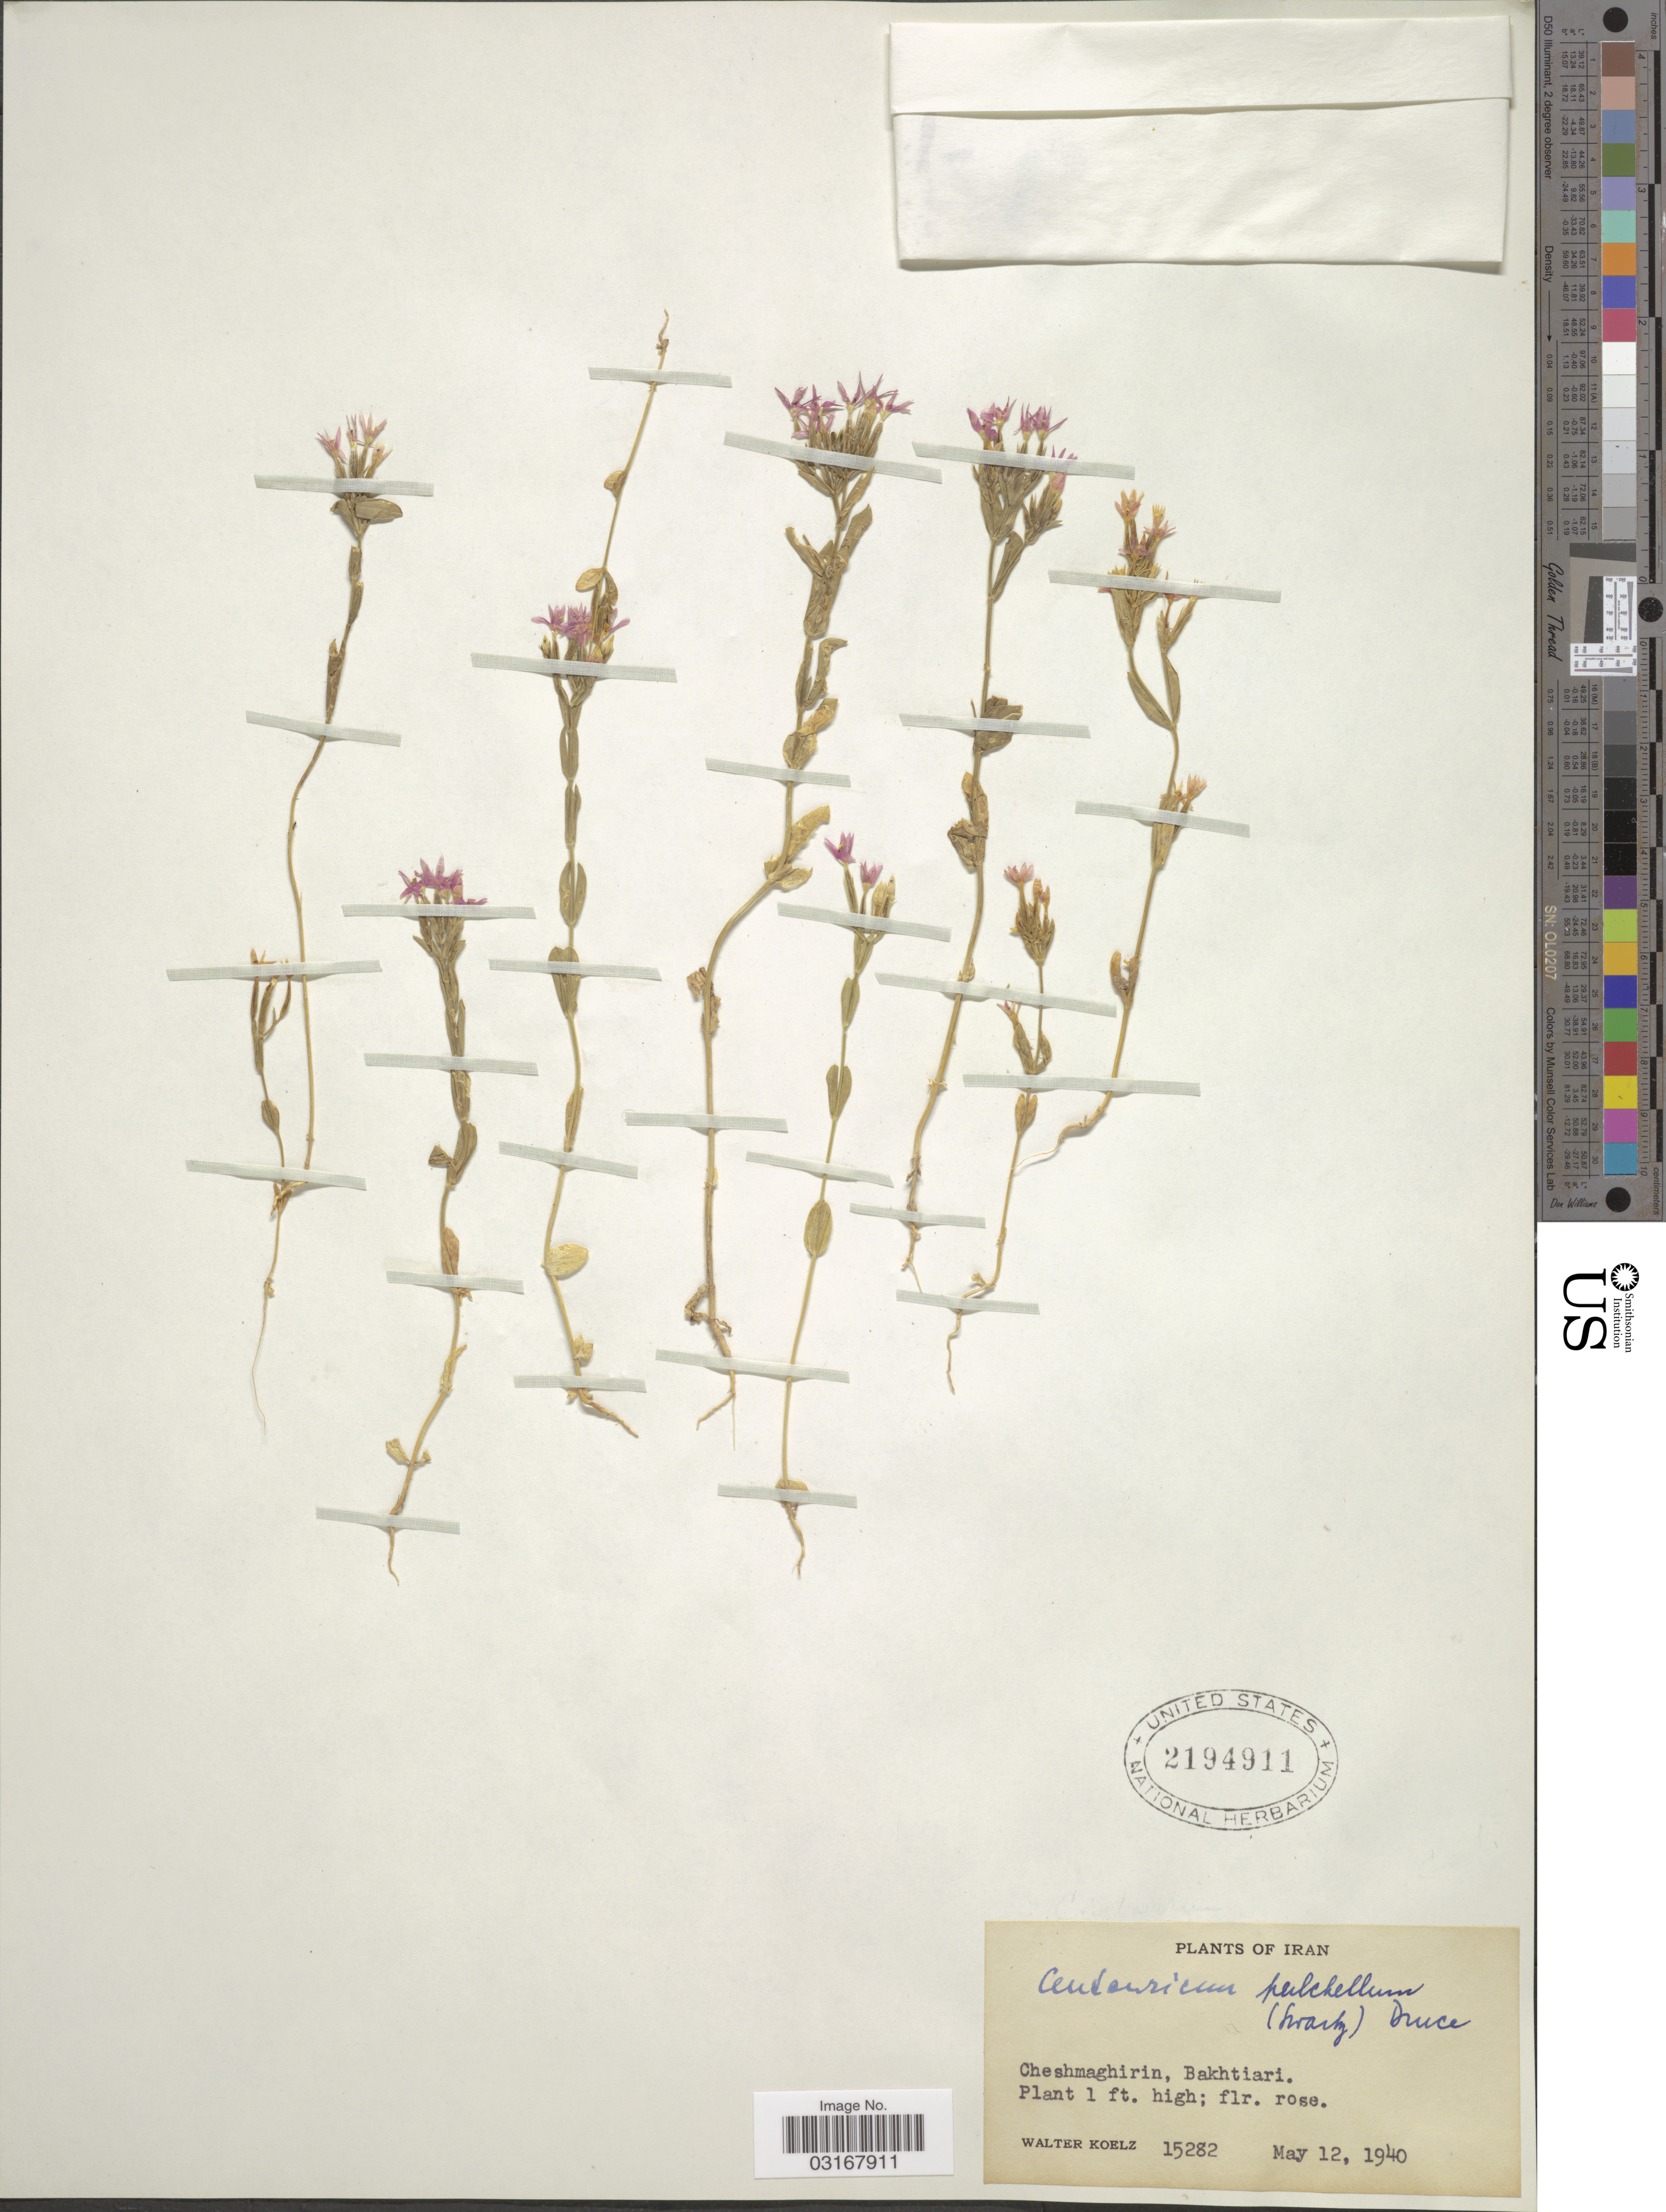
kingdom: Plantae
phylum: Tracheophyta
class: Magnoliopsida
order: Gentianales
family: Gentianaceae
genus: Centaurium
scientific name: Centaurium pulchellum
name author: (Sw.) Druce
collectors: W. N. Koelz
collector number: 15282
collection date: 1940-05-12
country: Iran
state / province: Chahar Mahaal and Bakhtiari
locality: Cheshmaghirin, Bakhtiari.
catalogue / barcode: US 2194911